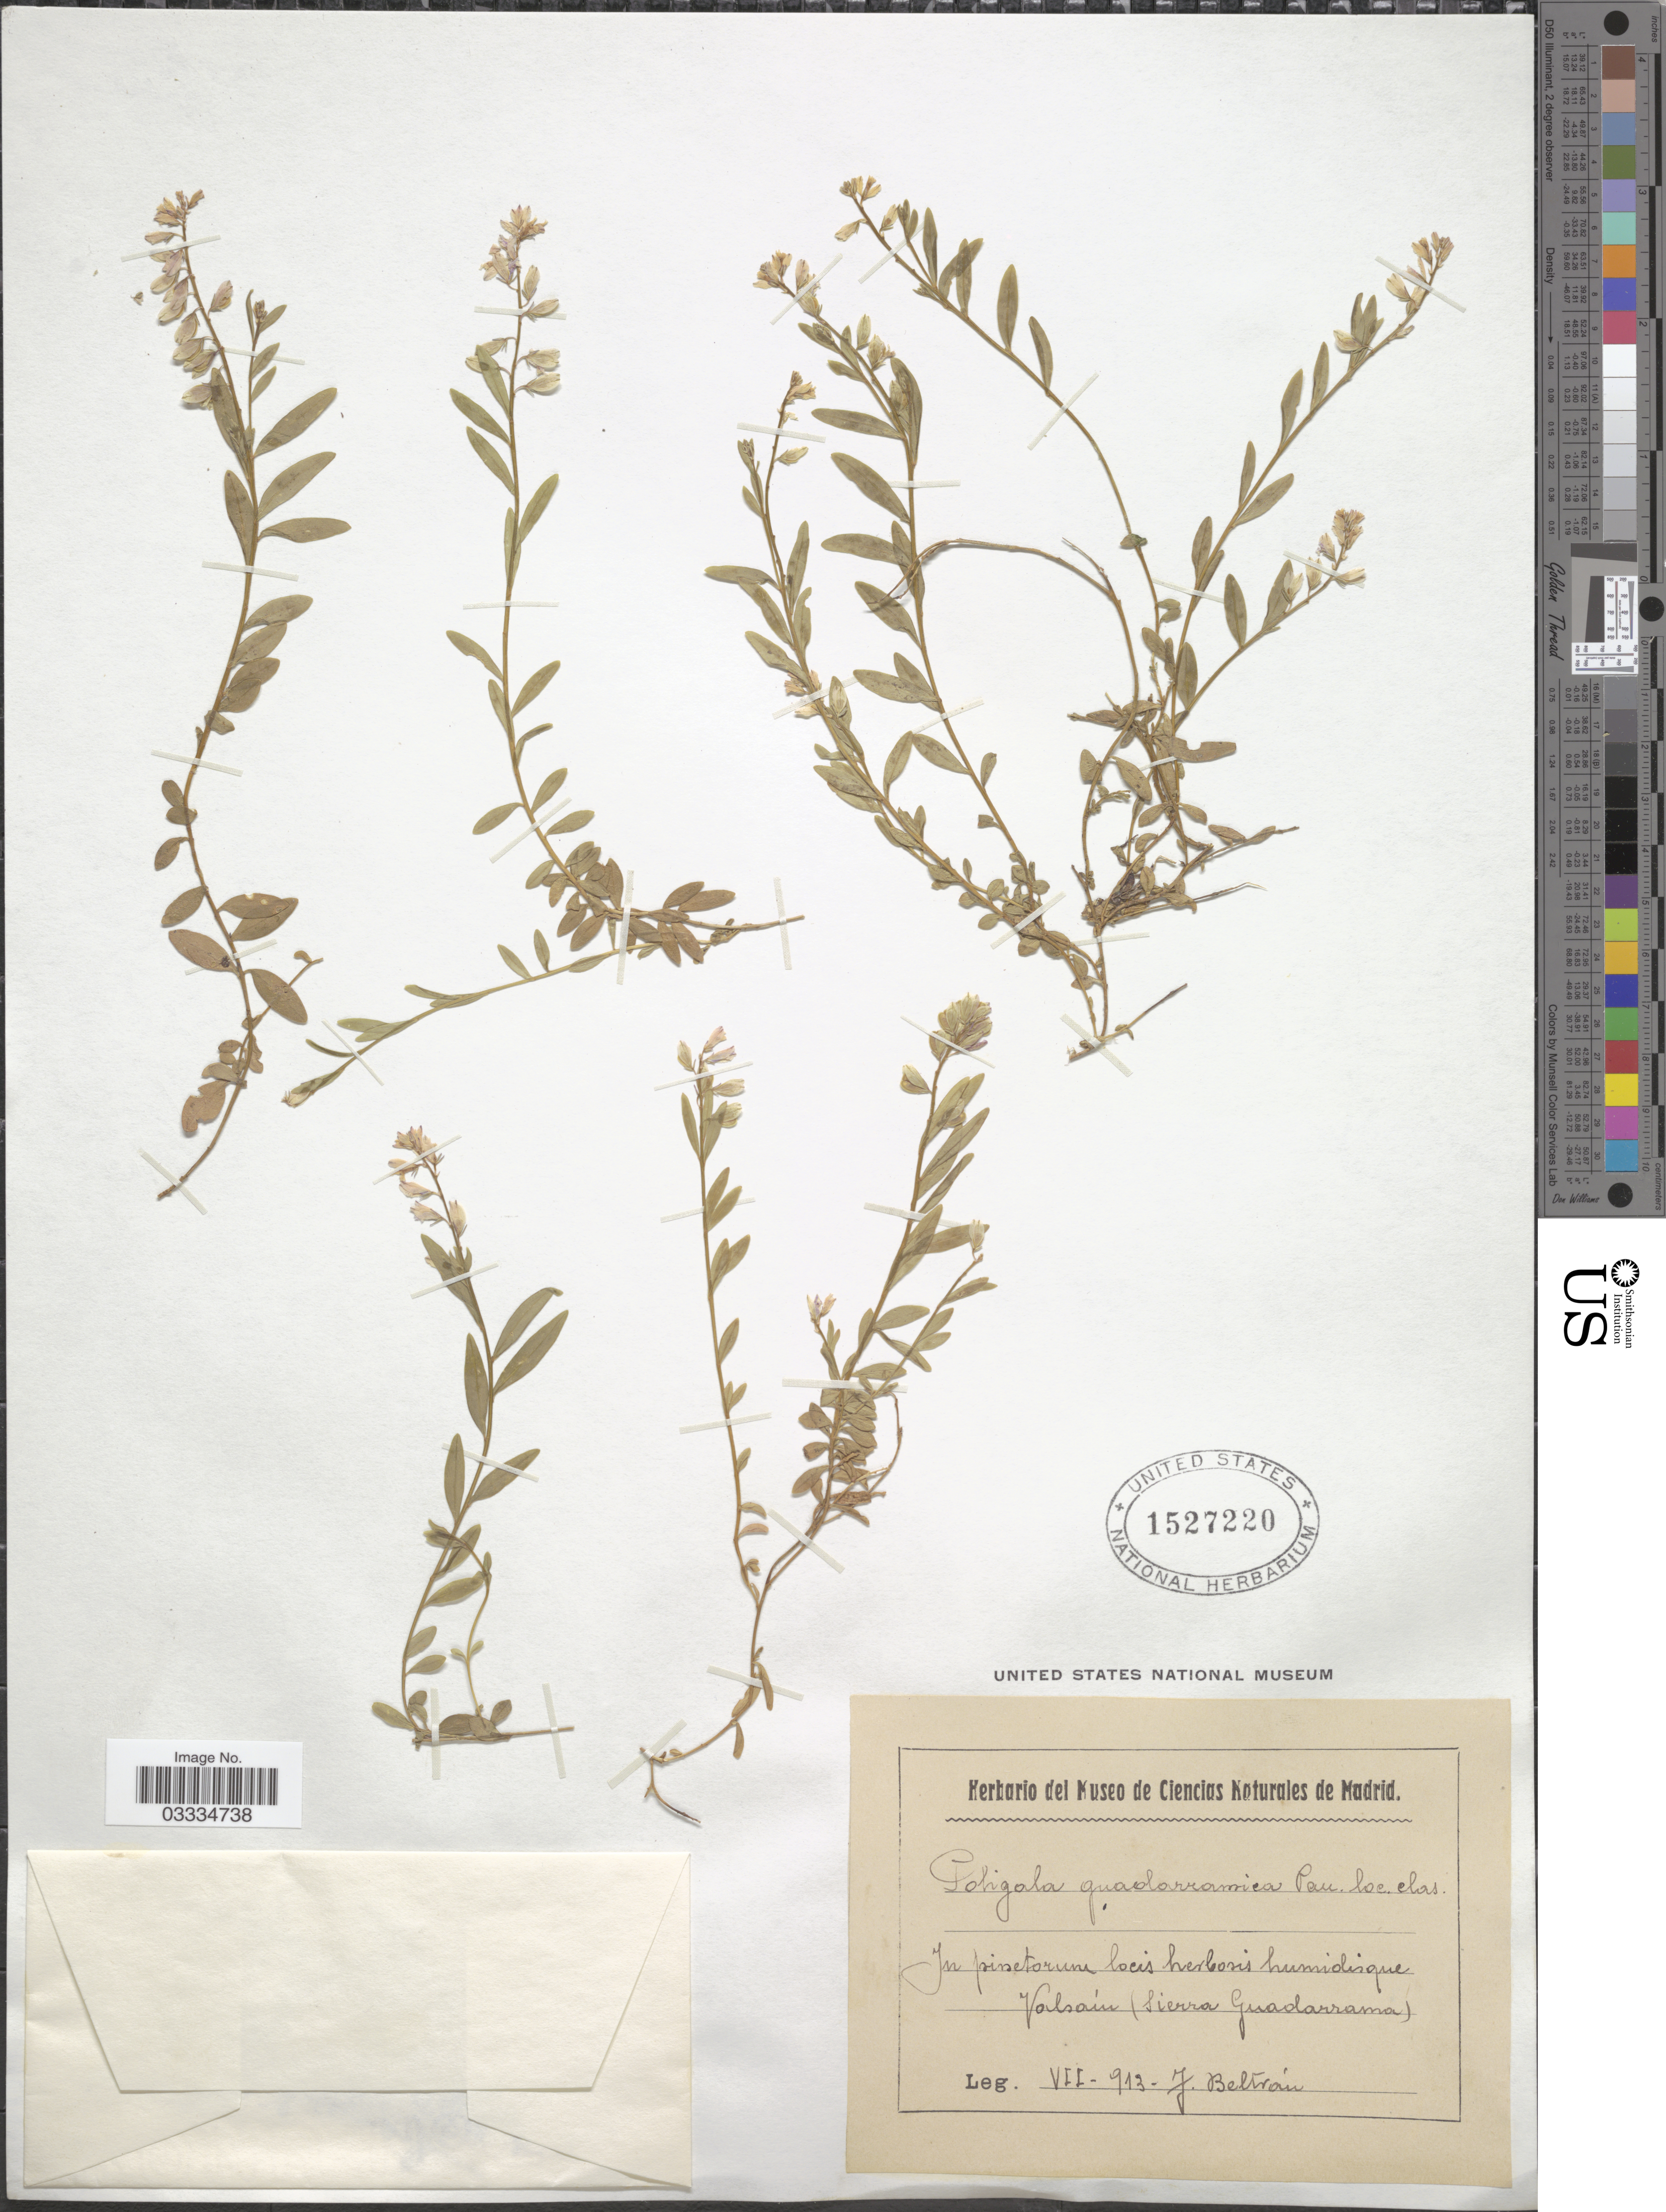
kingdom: Plantae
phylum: Tracheophyta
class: Magnoliopsida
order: Fabales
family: Polygalaceae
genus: Polygala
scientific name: Polygala guadarramica, ined.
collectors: J. Beltran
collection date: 1913-07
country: Spain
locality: In pinetorum locis herbosis humidisque Valsám (Sierra Guadarrama).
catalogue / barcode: US 1527220